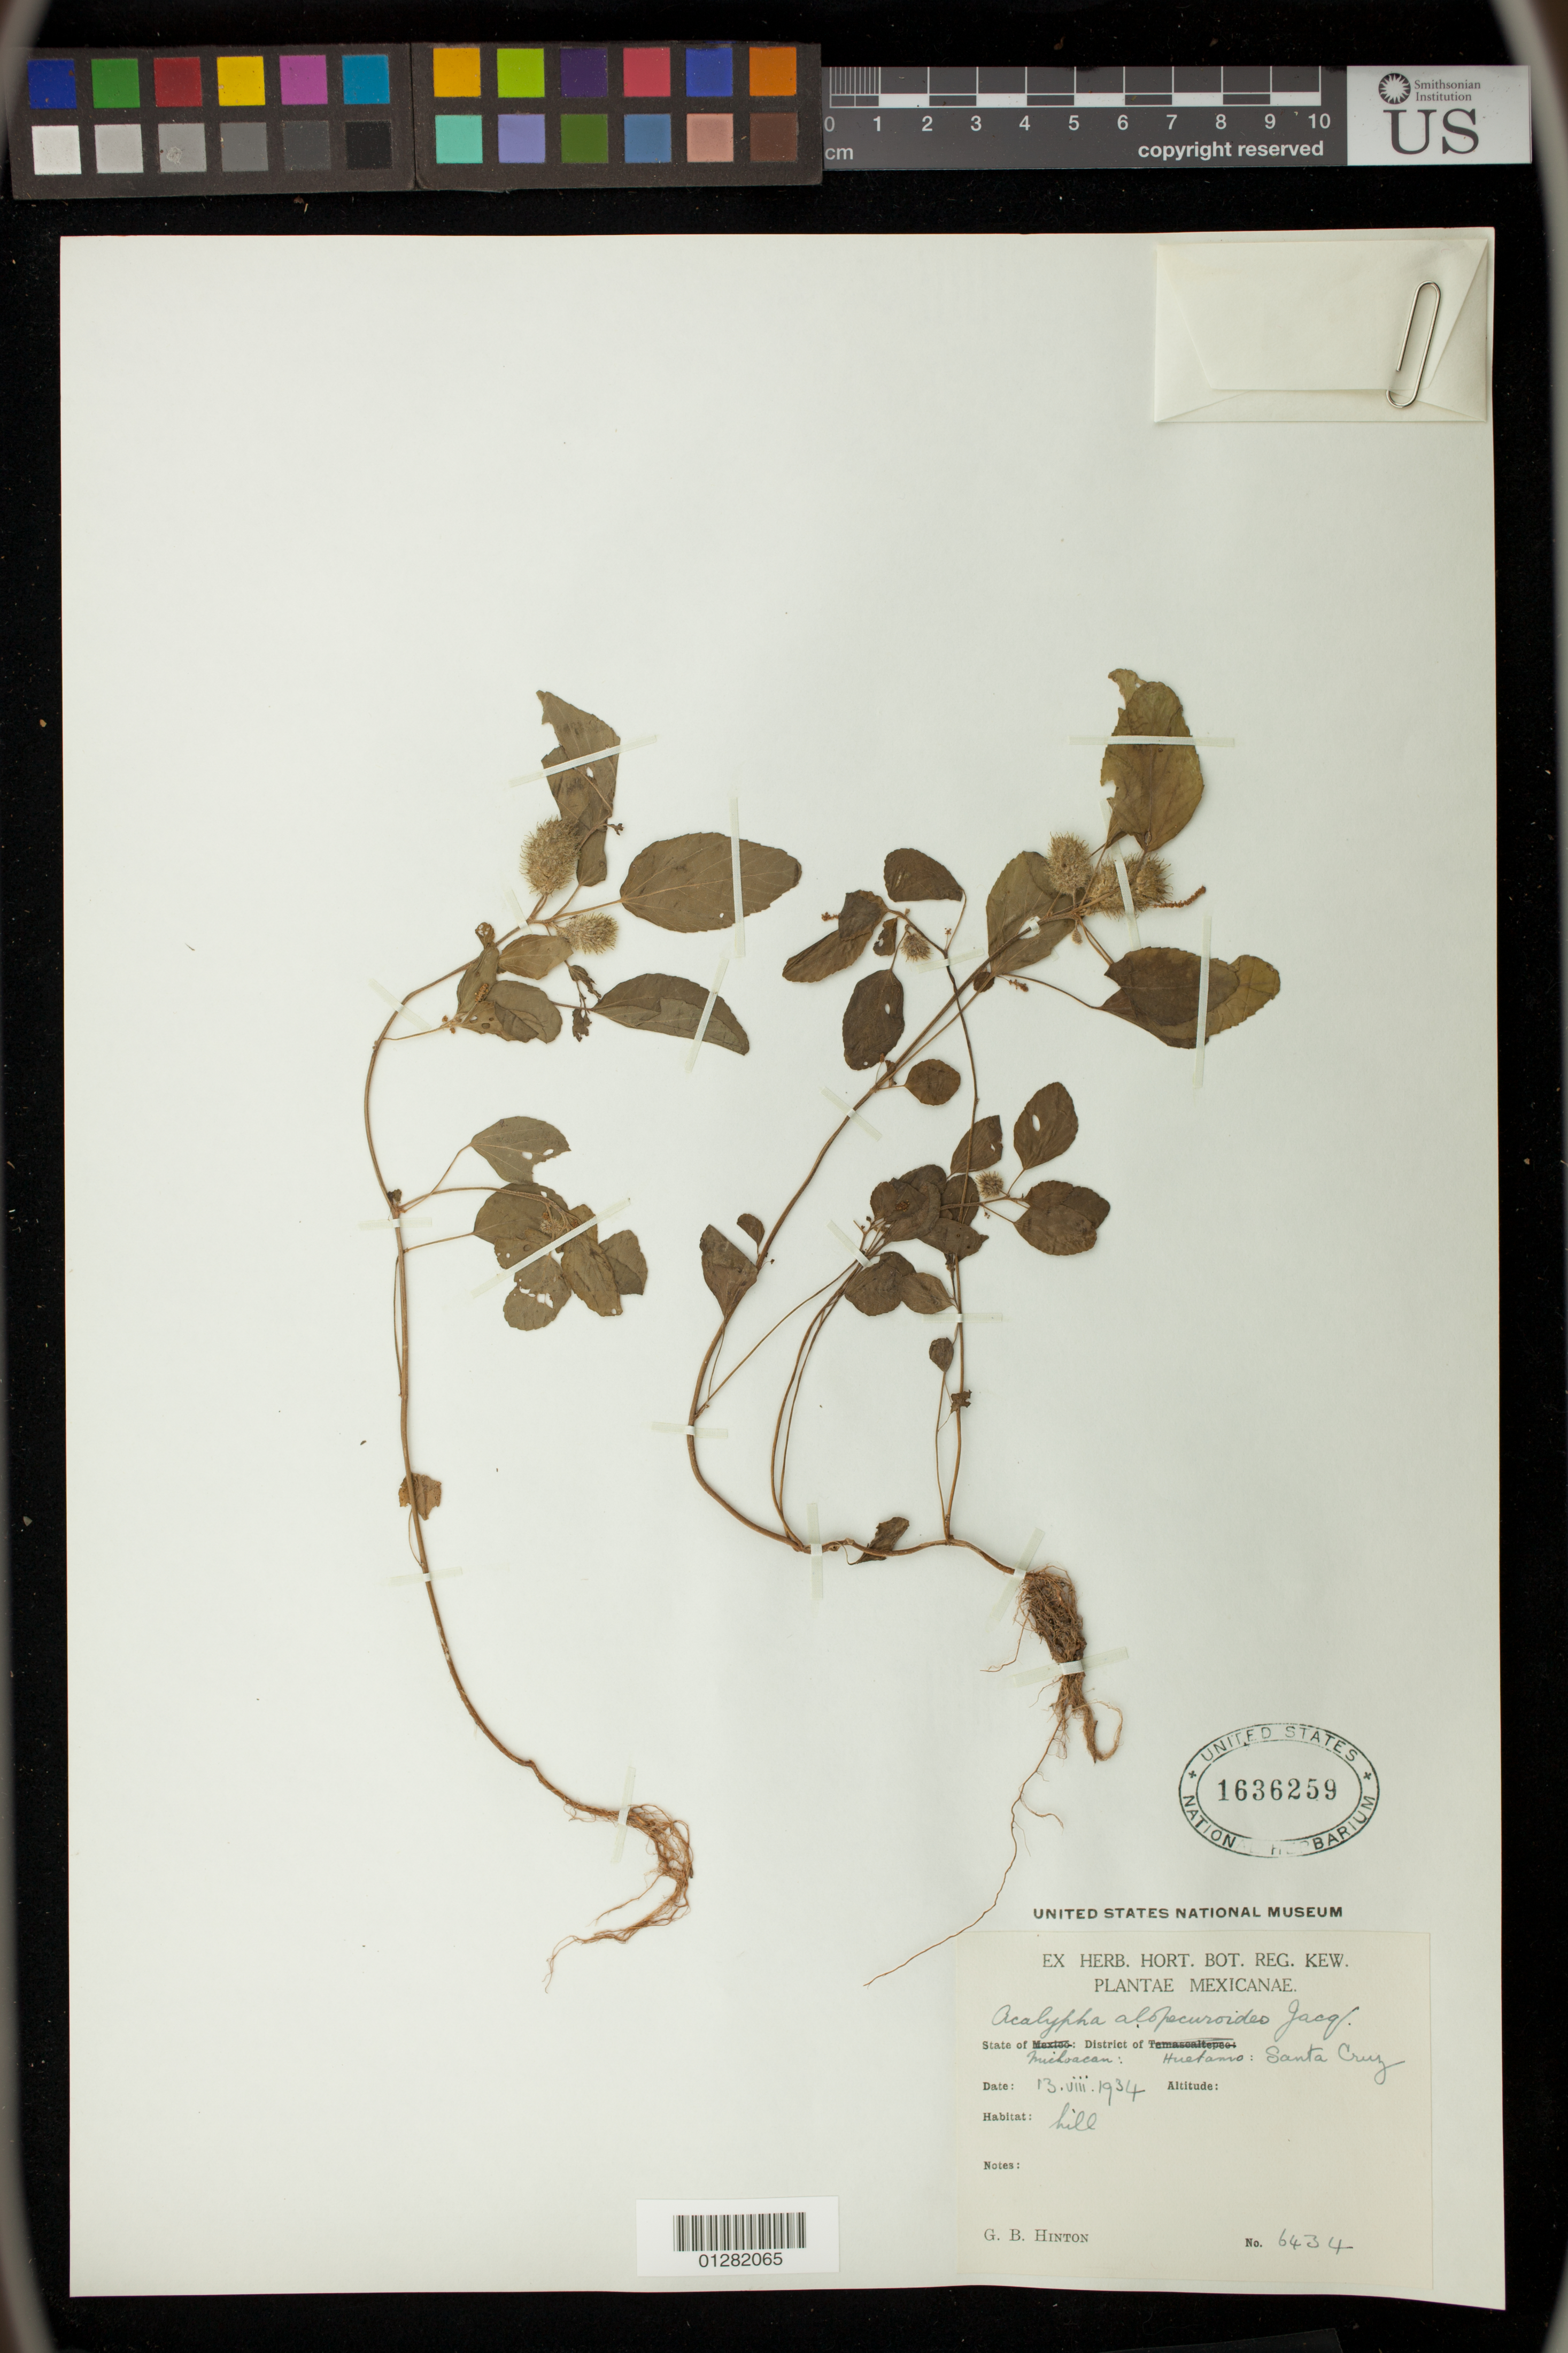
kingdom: Plantae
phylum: Tracheophyta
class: Magnoliopsida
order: Malpighiales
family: Euphorbiaceae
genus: Acalypha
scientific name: Acalypha alopecuroidea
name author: Jacq.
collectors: G. B. Hinton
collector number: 6434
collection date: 1934-08-13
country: Mexico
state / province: Michoacán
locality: District of Huetamo: Santa Cruz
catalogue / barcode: US 1636259